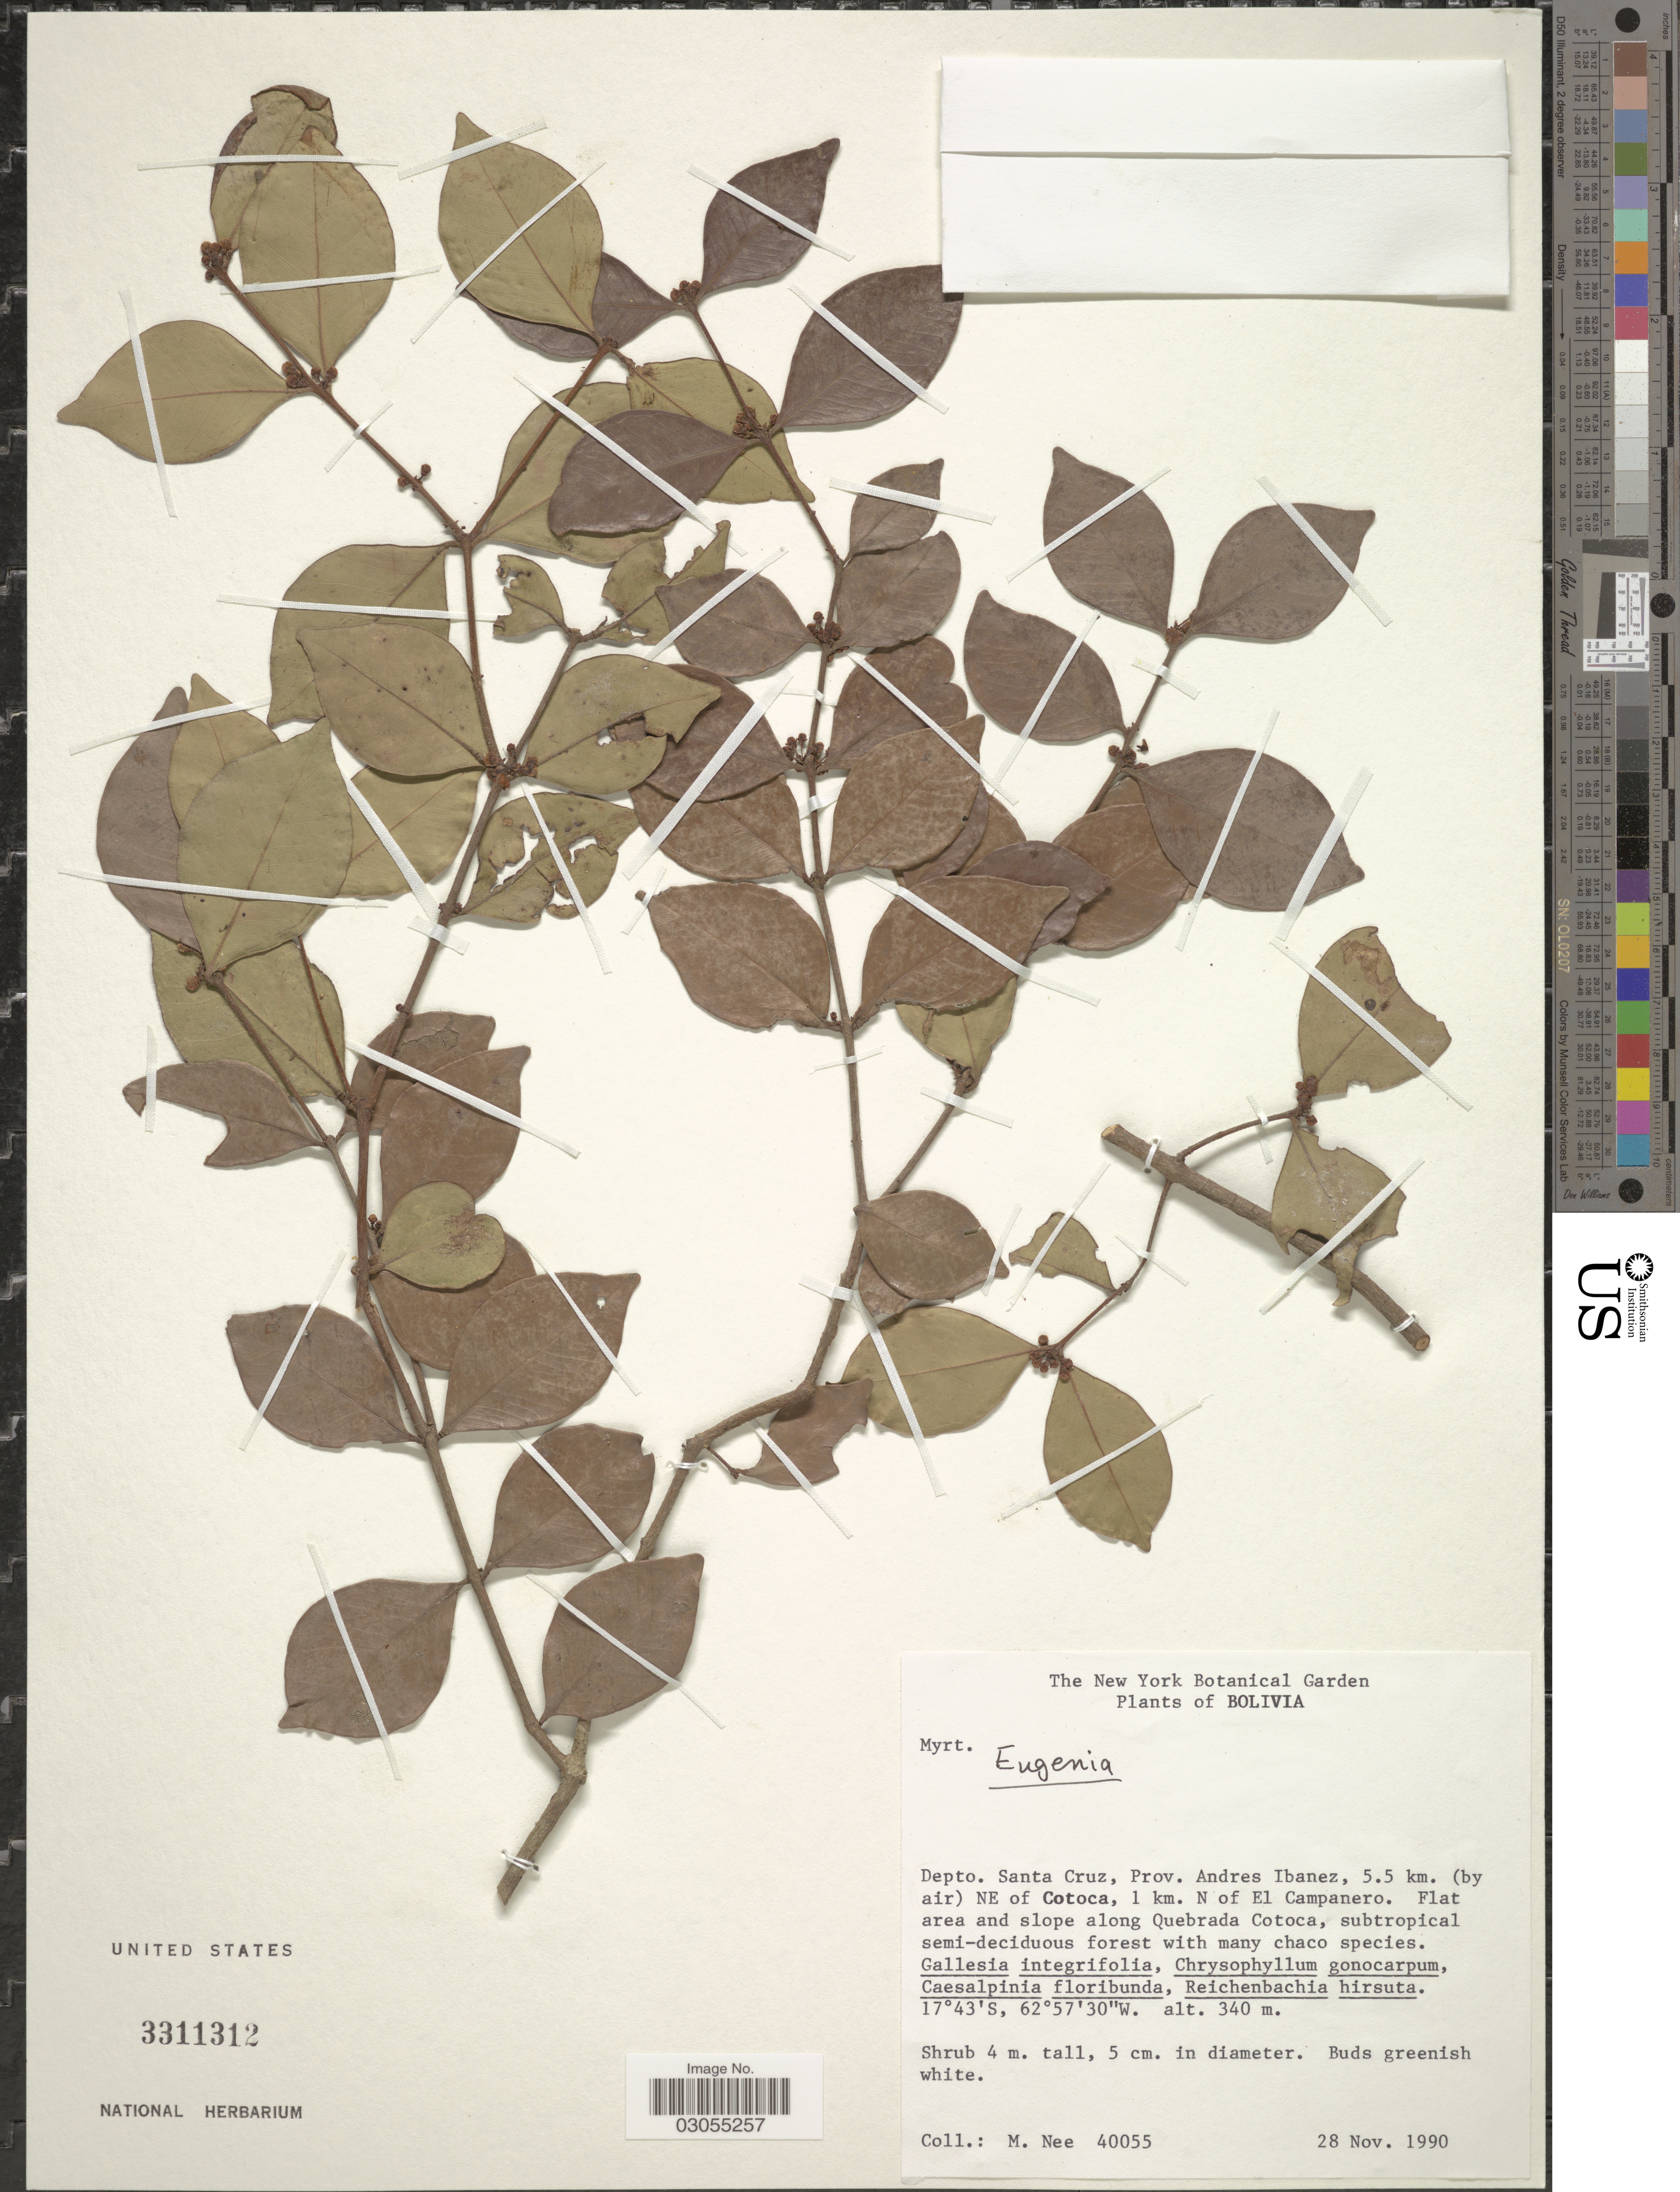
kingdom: Plantae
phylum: Tracheophyta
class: Magnoliopsida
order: Myrtales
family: Myrtaceae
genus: Eugenia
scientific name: Eugenia sp.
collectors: M. Nee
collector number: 40055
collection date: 1990-11-28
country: Bolivia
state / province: Santa Cruz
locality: Depto. Santa Cruz, Prov. Andres Ibanez, 5.5 km. (by air) NE of Cotoca, 1 km. N of El Campanero. Flat area and slope along Quebrada Cotoca.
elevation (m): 340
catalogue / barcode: US 3311312